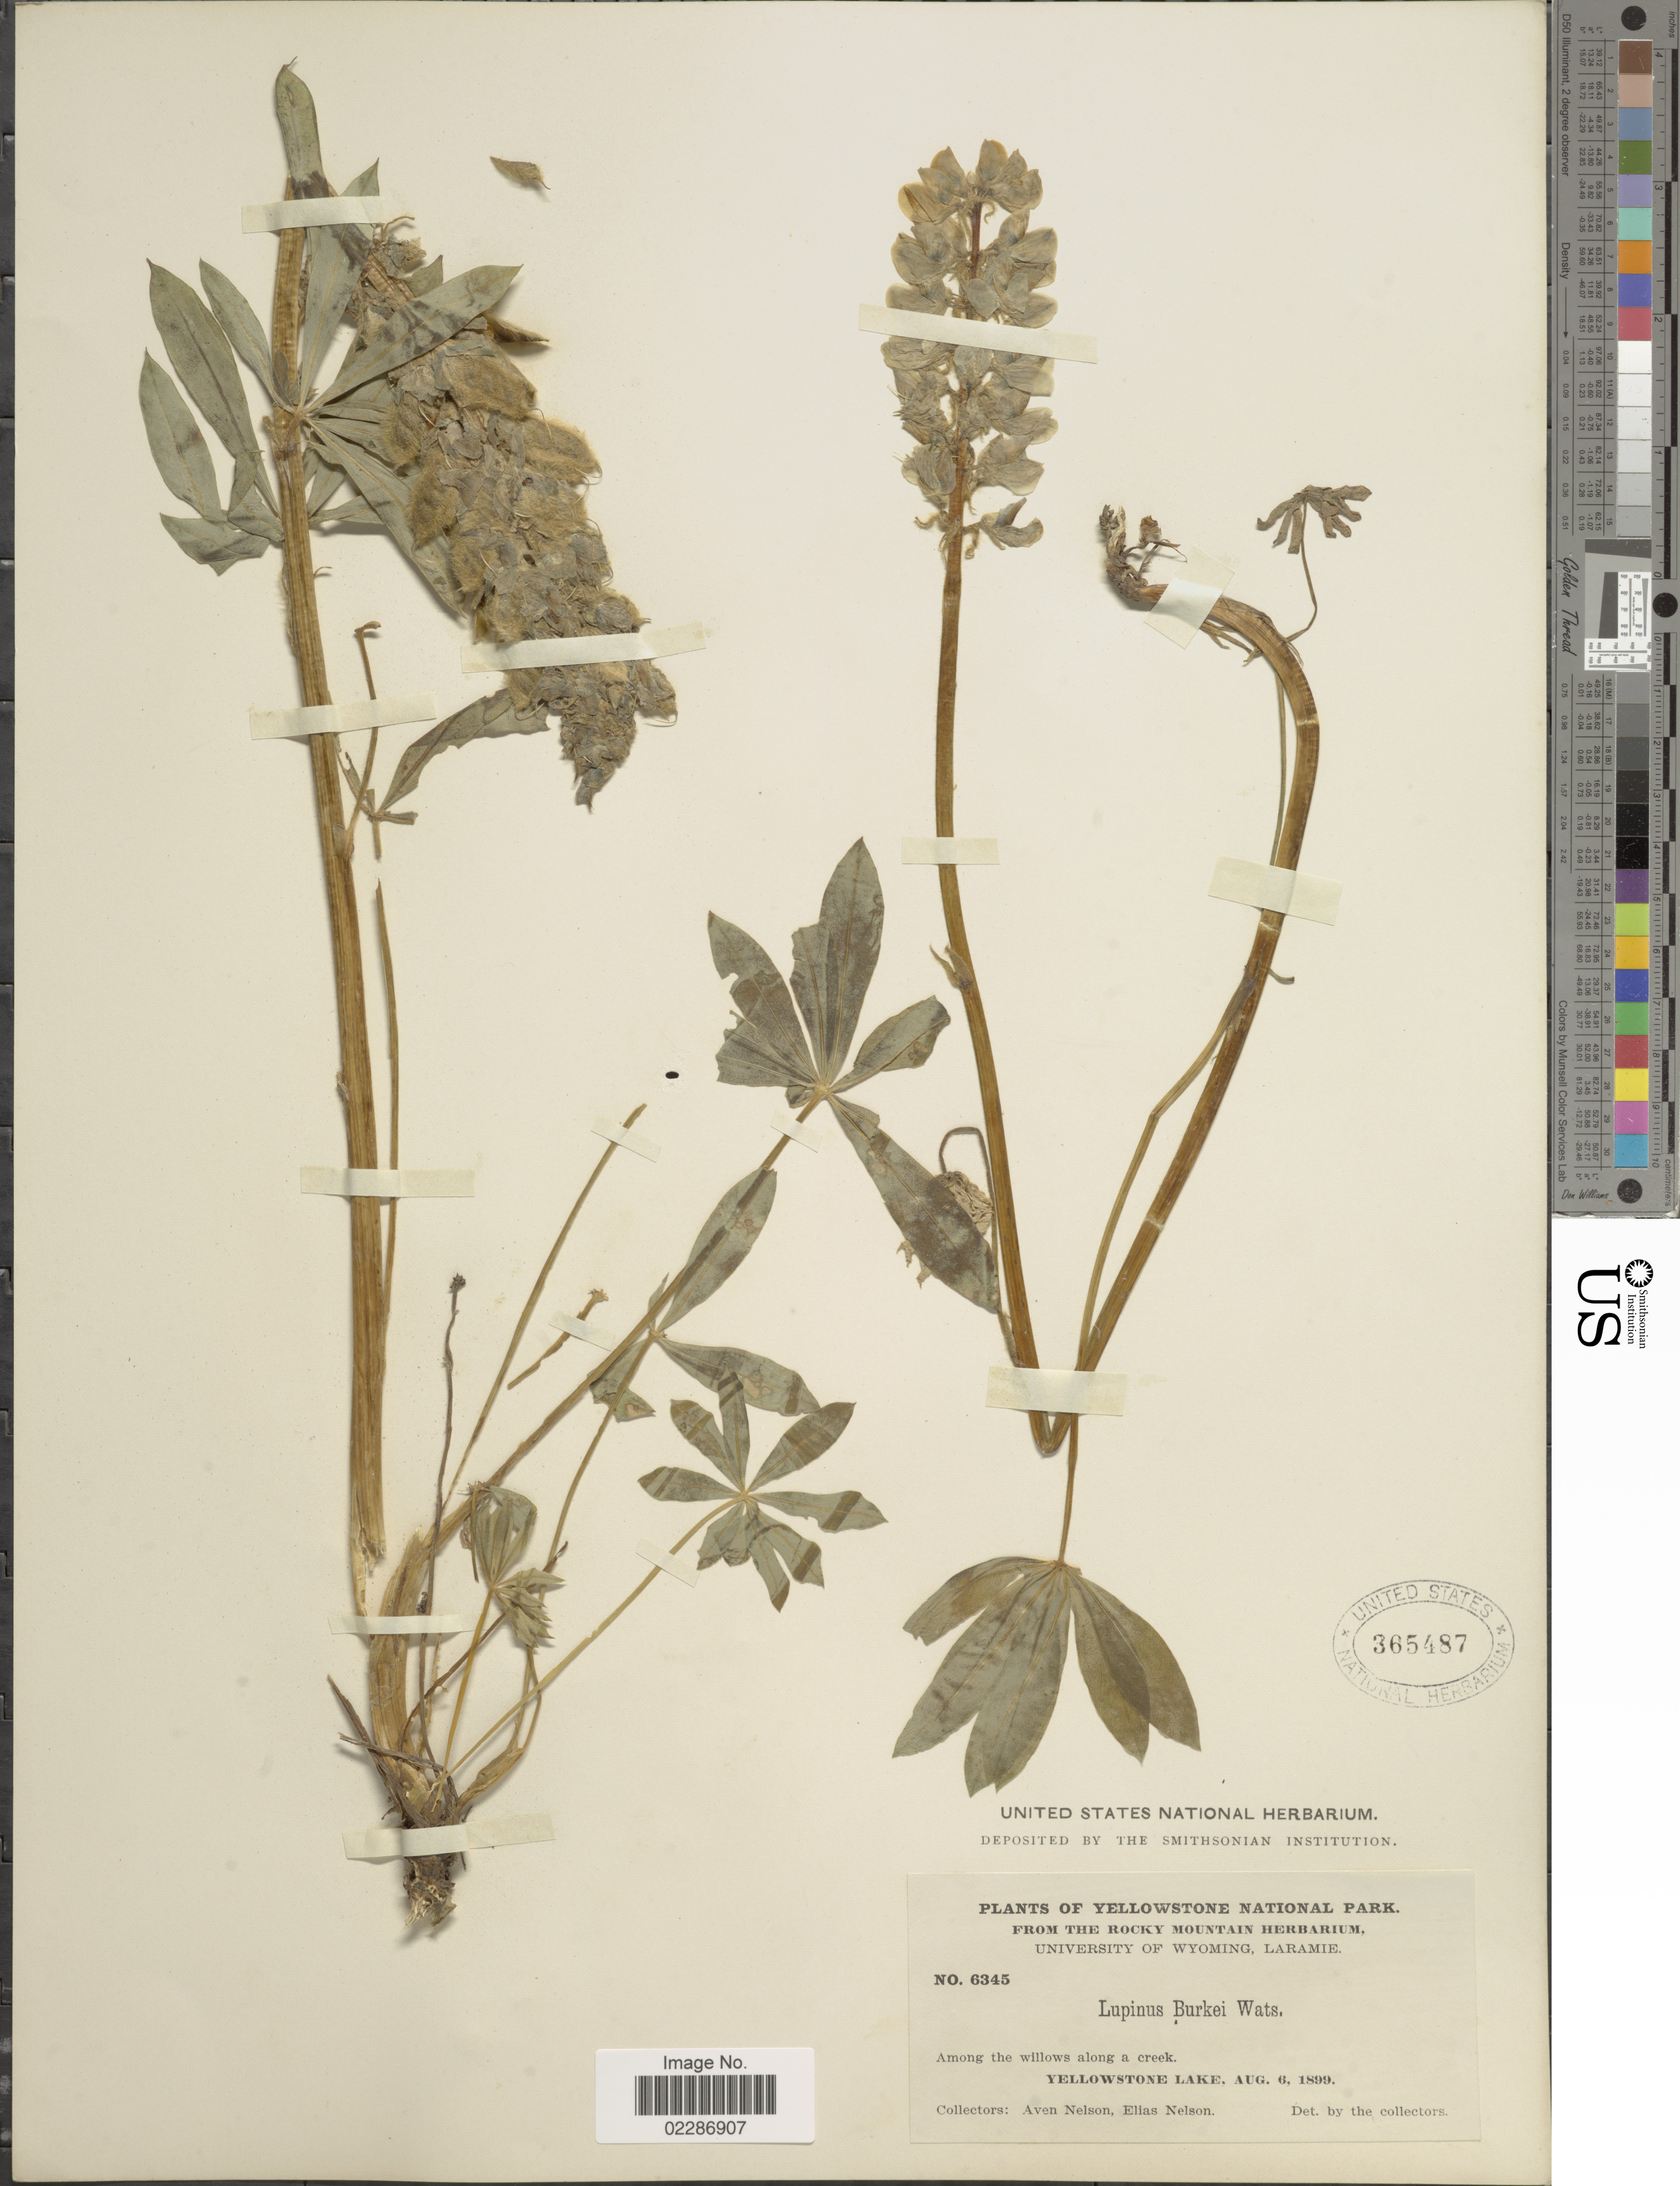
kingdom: Plantae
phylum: Tracheophyta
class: Magnoliopsida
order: Fabales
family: Fabaceae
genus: Lupinus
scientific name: Lupinus burkei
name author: S. Watson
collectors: A. Nelson & E. Nelson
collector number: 6345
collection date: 1899-08-06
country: United States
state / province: Wyoming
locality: Yellowstone National Park, Among the willows along a creek. Yellowstone Lake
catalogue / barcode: US 365487